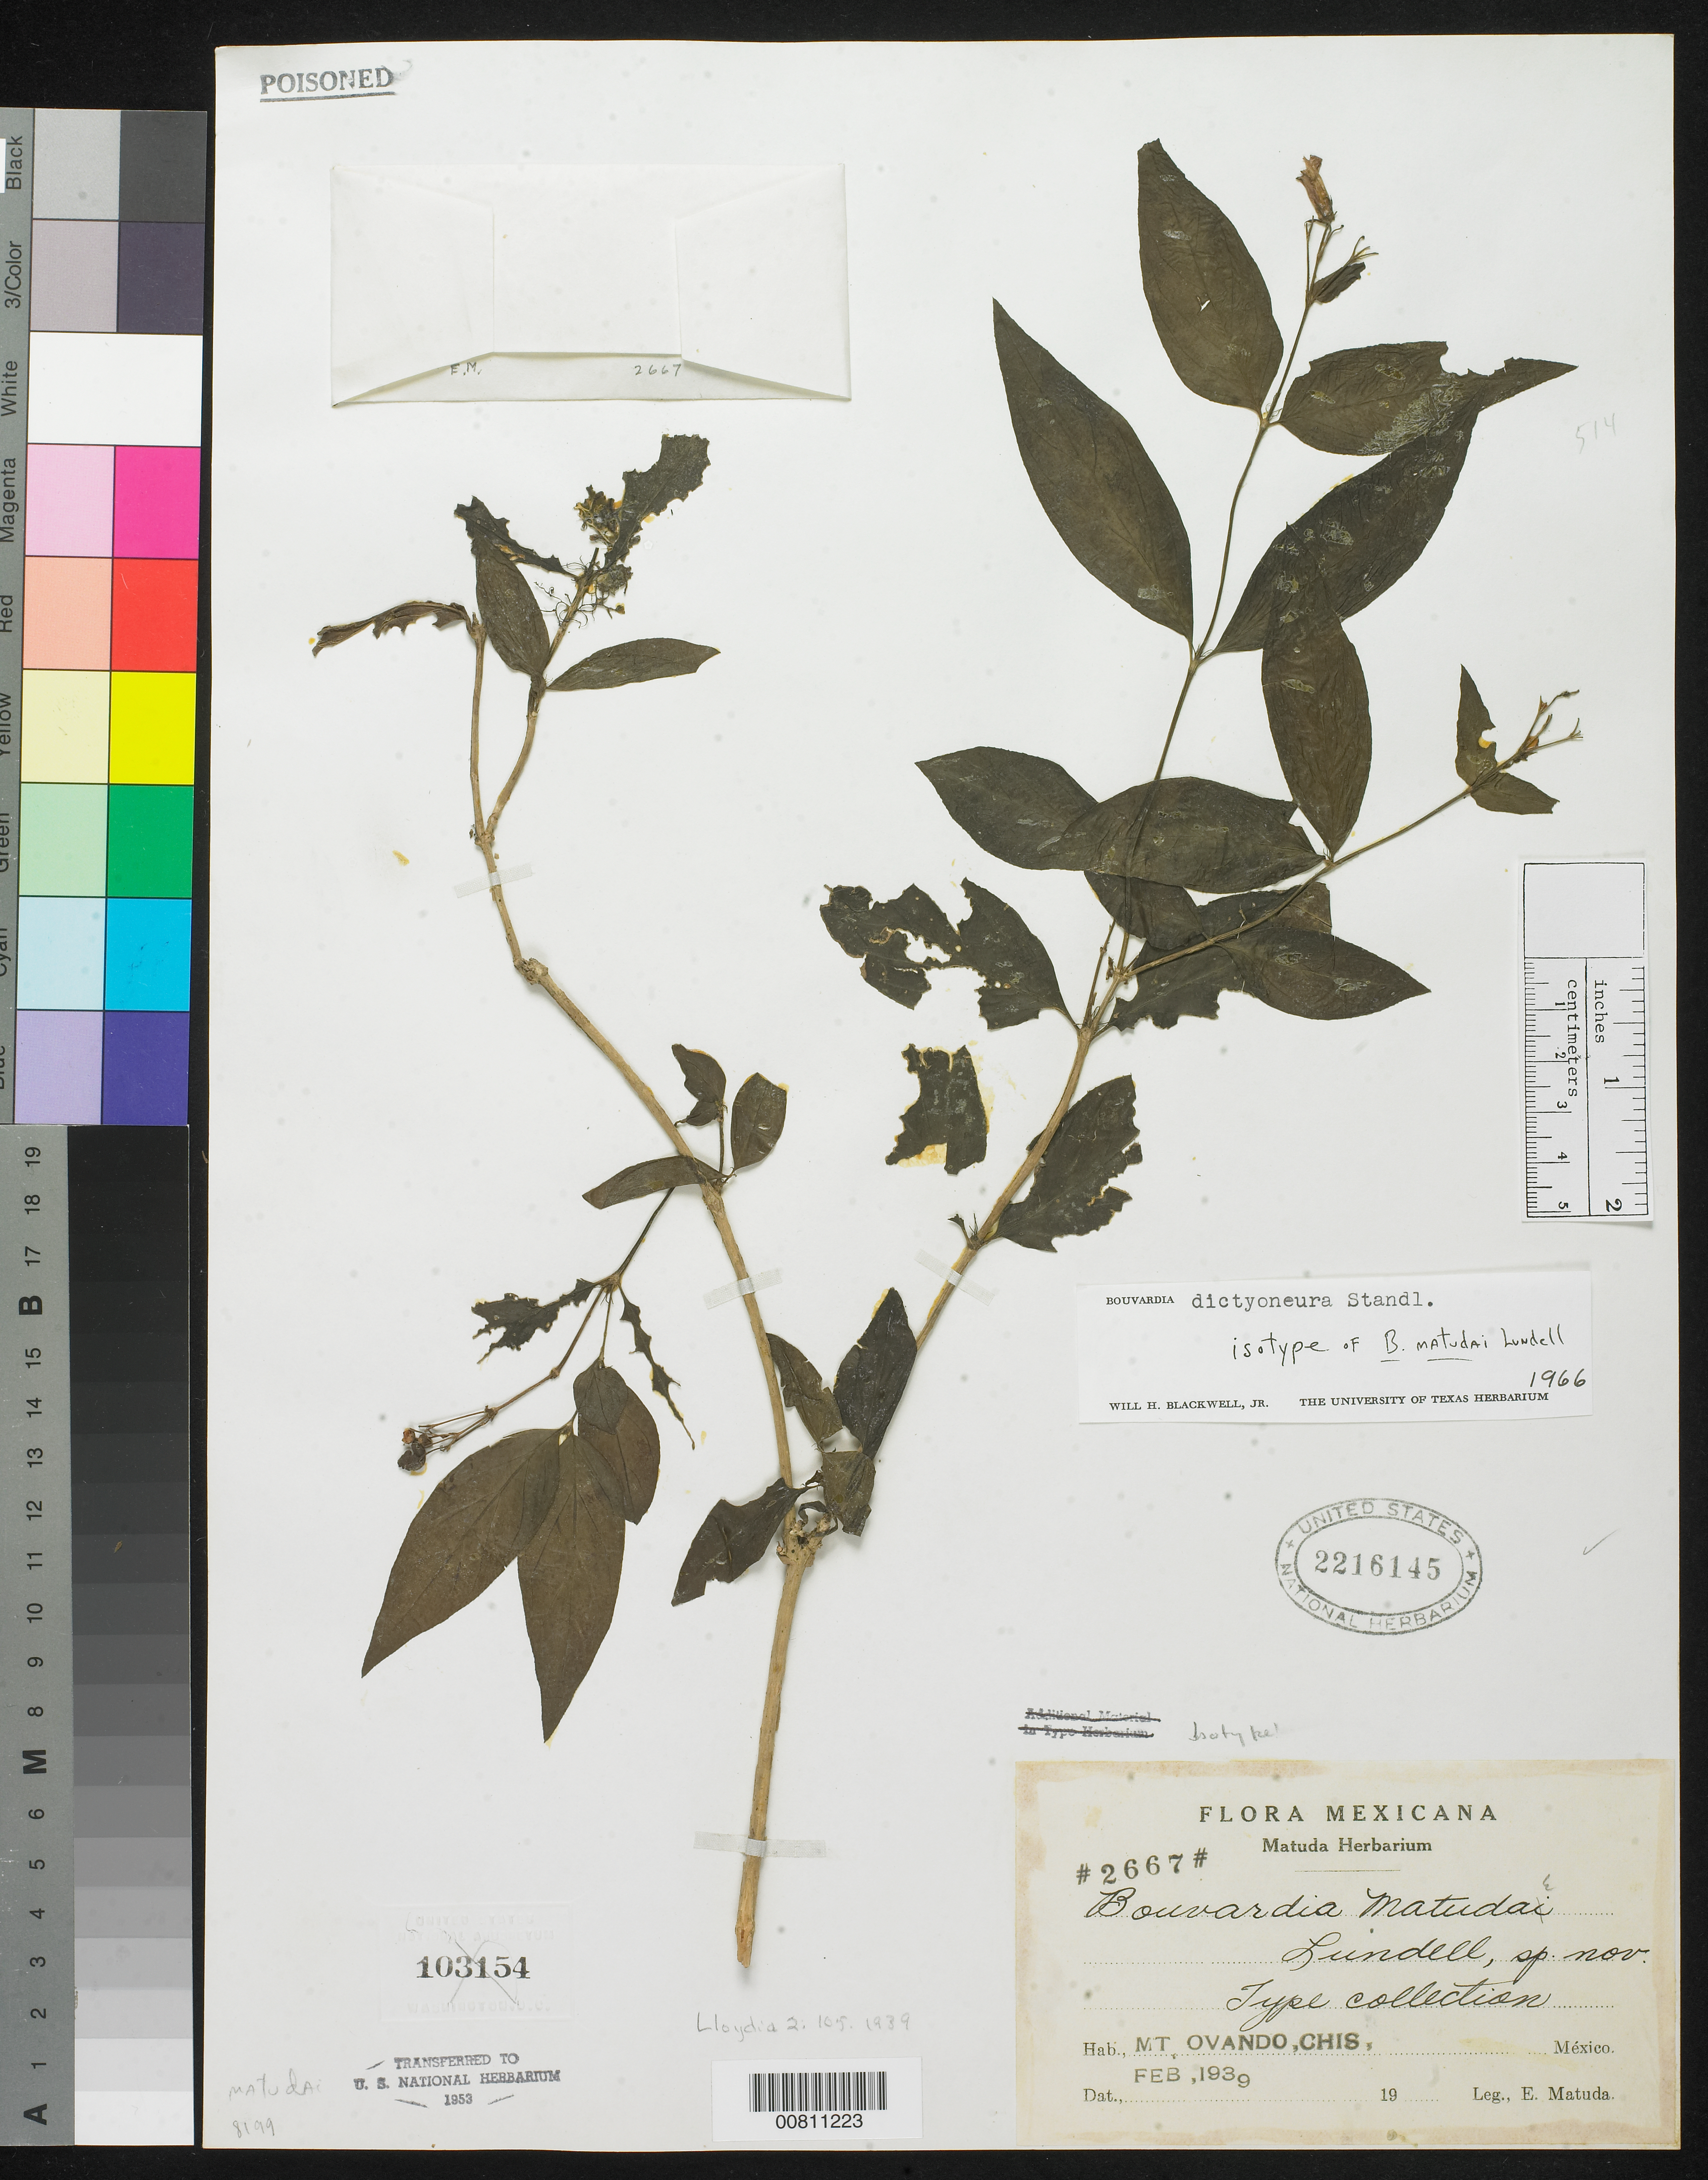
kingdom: Plantae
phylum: Tracheophyta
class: Magnoliopsida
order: Gentianales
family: Rubiaceae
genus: Bouvardia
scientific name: Bouvardia matudae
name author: Lundell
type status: Isotype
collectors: E. Matuda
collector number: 2667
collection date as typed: Feb 1939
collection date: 1939-02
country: Mexico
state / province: Chiapas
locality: Mt. Ovando.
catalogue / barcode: US 2216145